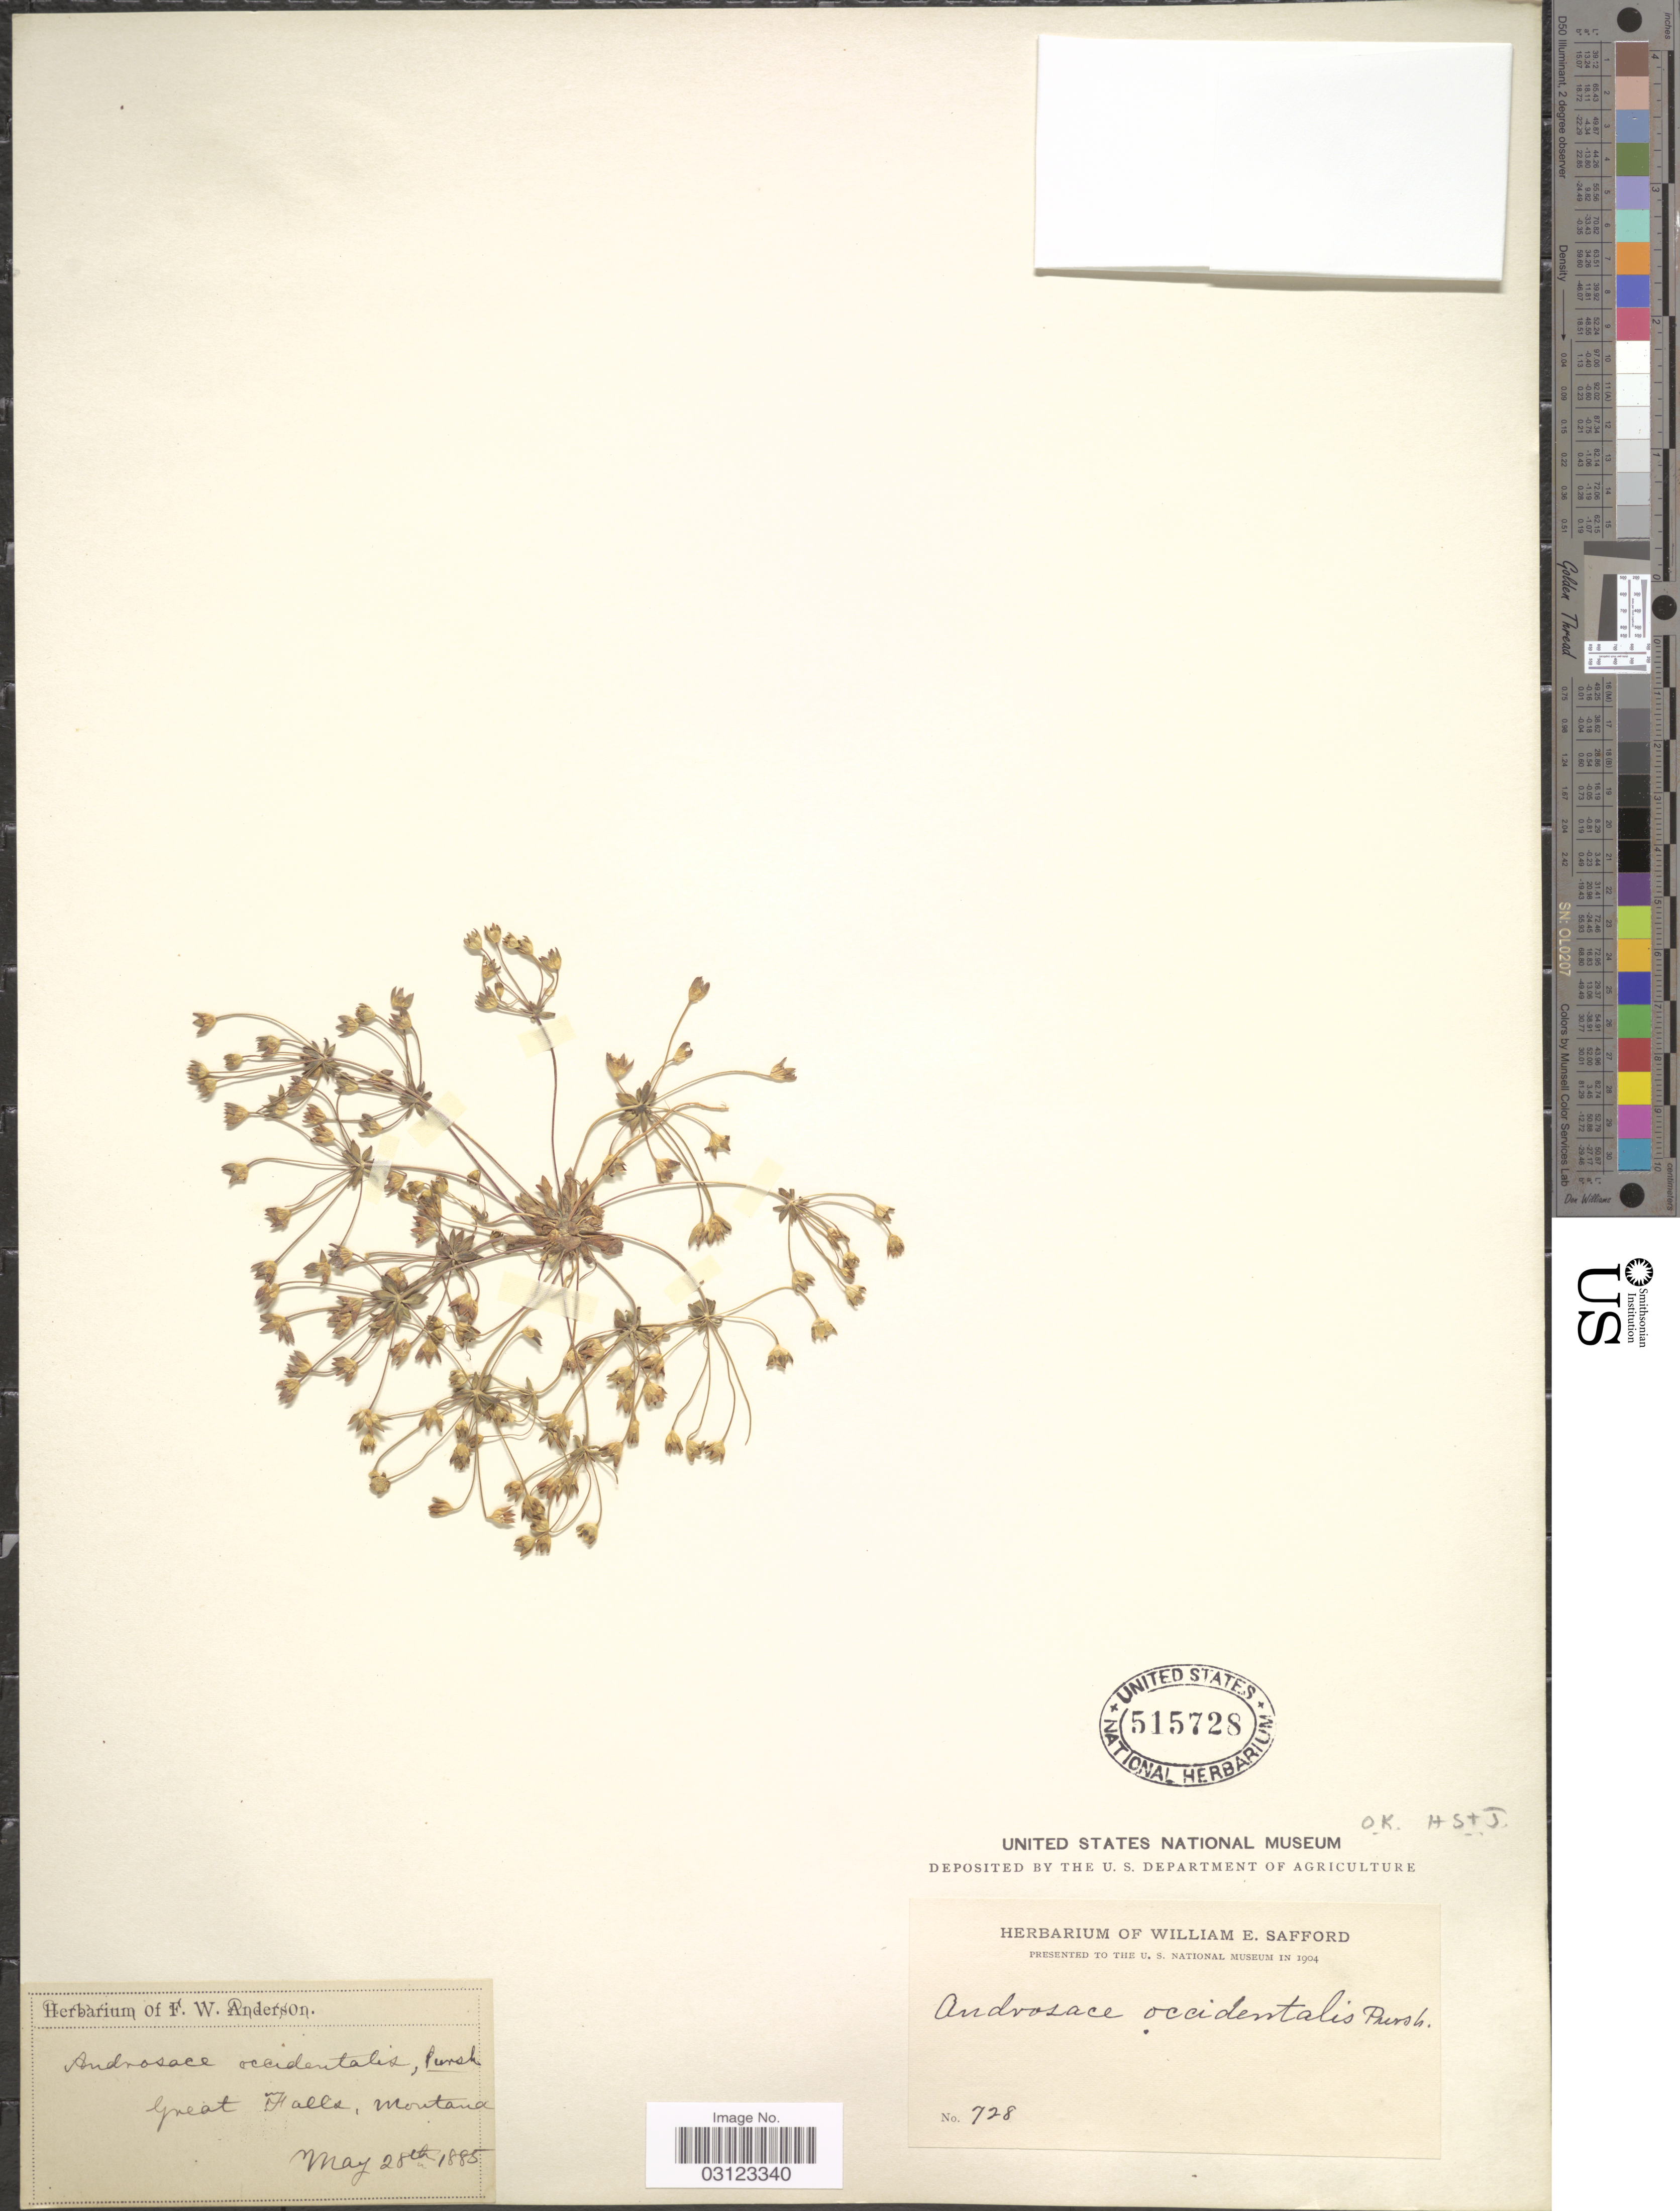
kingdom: Plantae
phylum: Tracheophyta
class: Magnoliopsida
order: Ericales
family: Primulaceae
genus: Androsace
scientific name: Androsace occidentalis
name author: (Pursh) Pursh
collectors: ex herb. F.W. Anderson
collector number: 728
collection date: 1885-05-28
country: United States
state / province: Montana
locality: Great Falls.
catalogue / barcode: US 515728